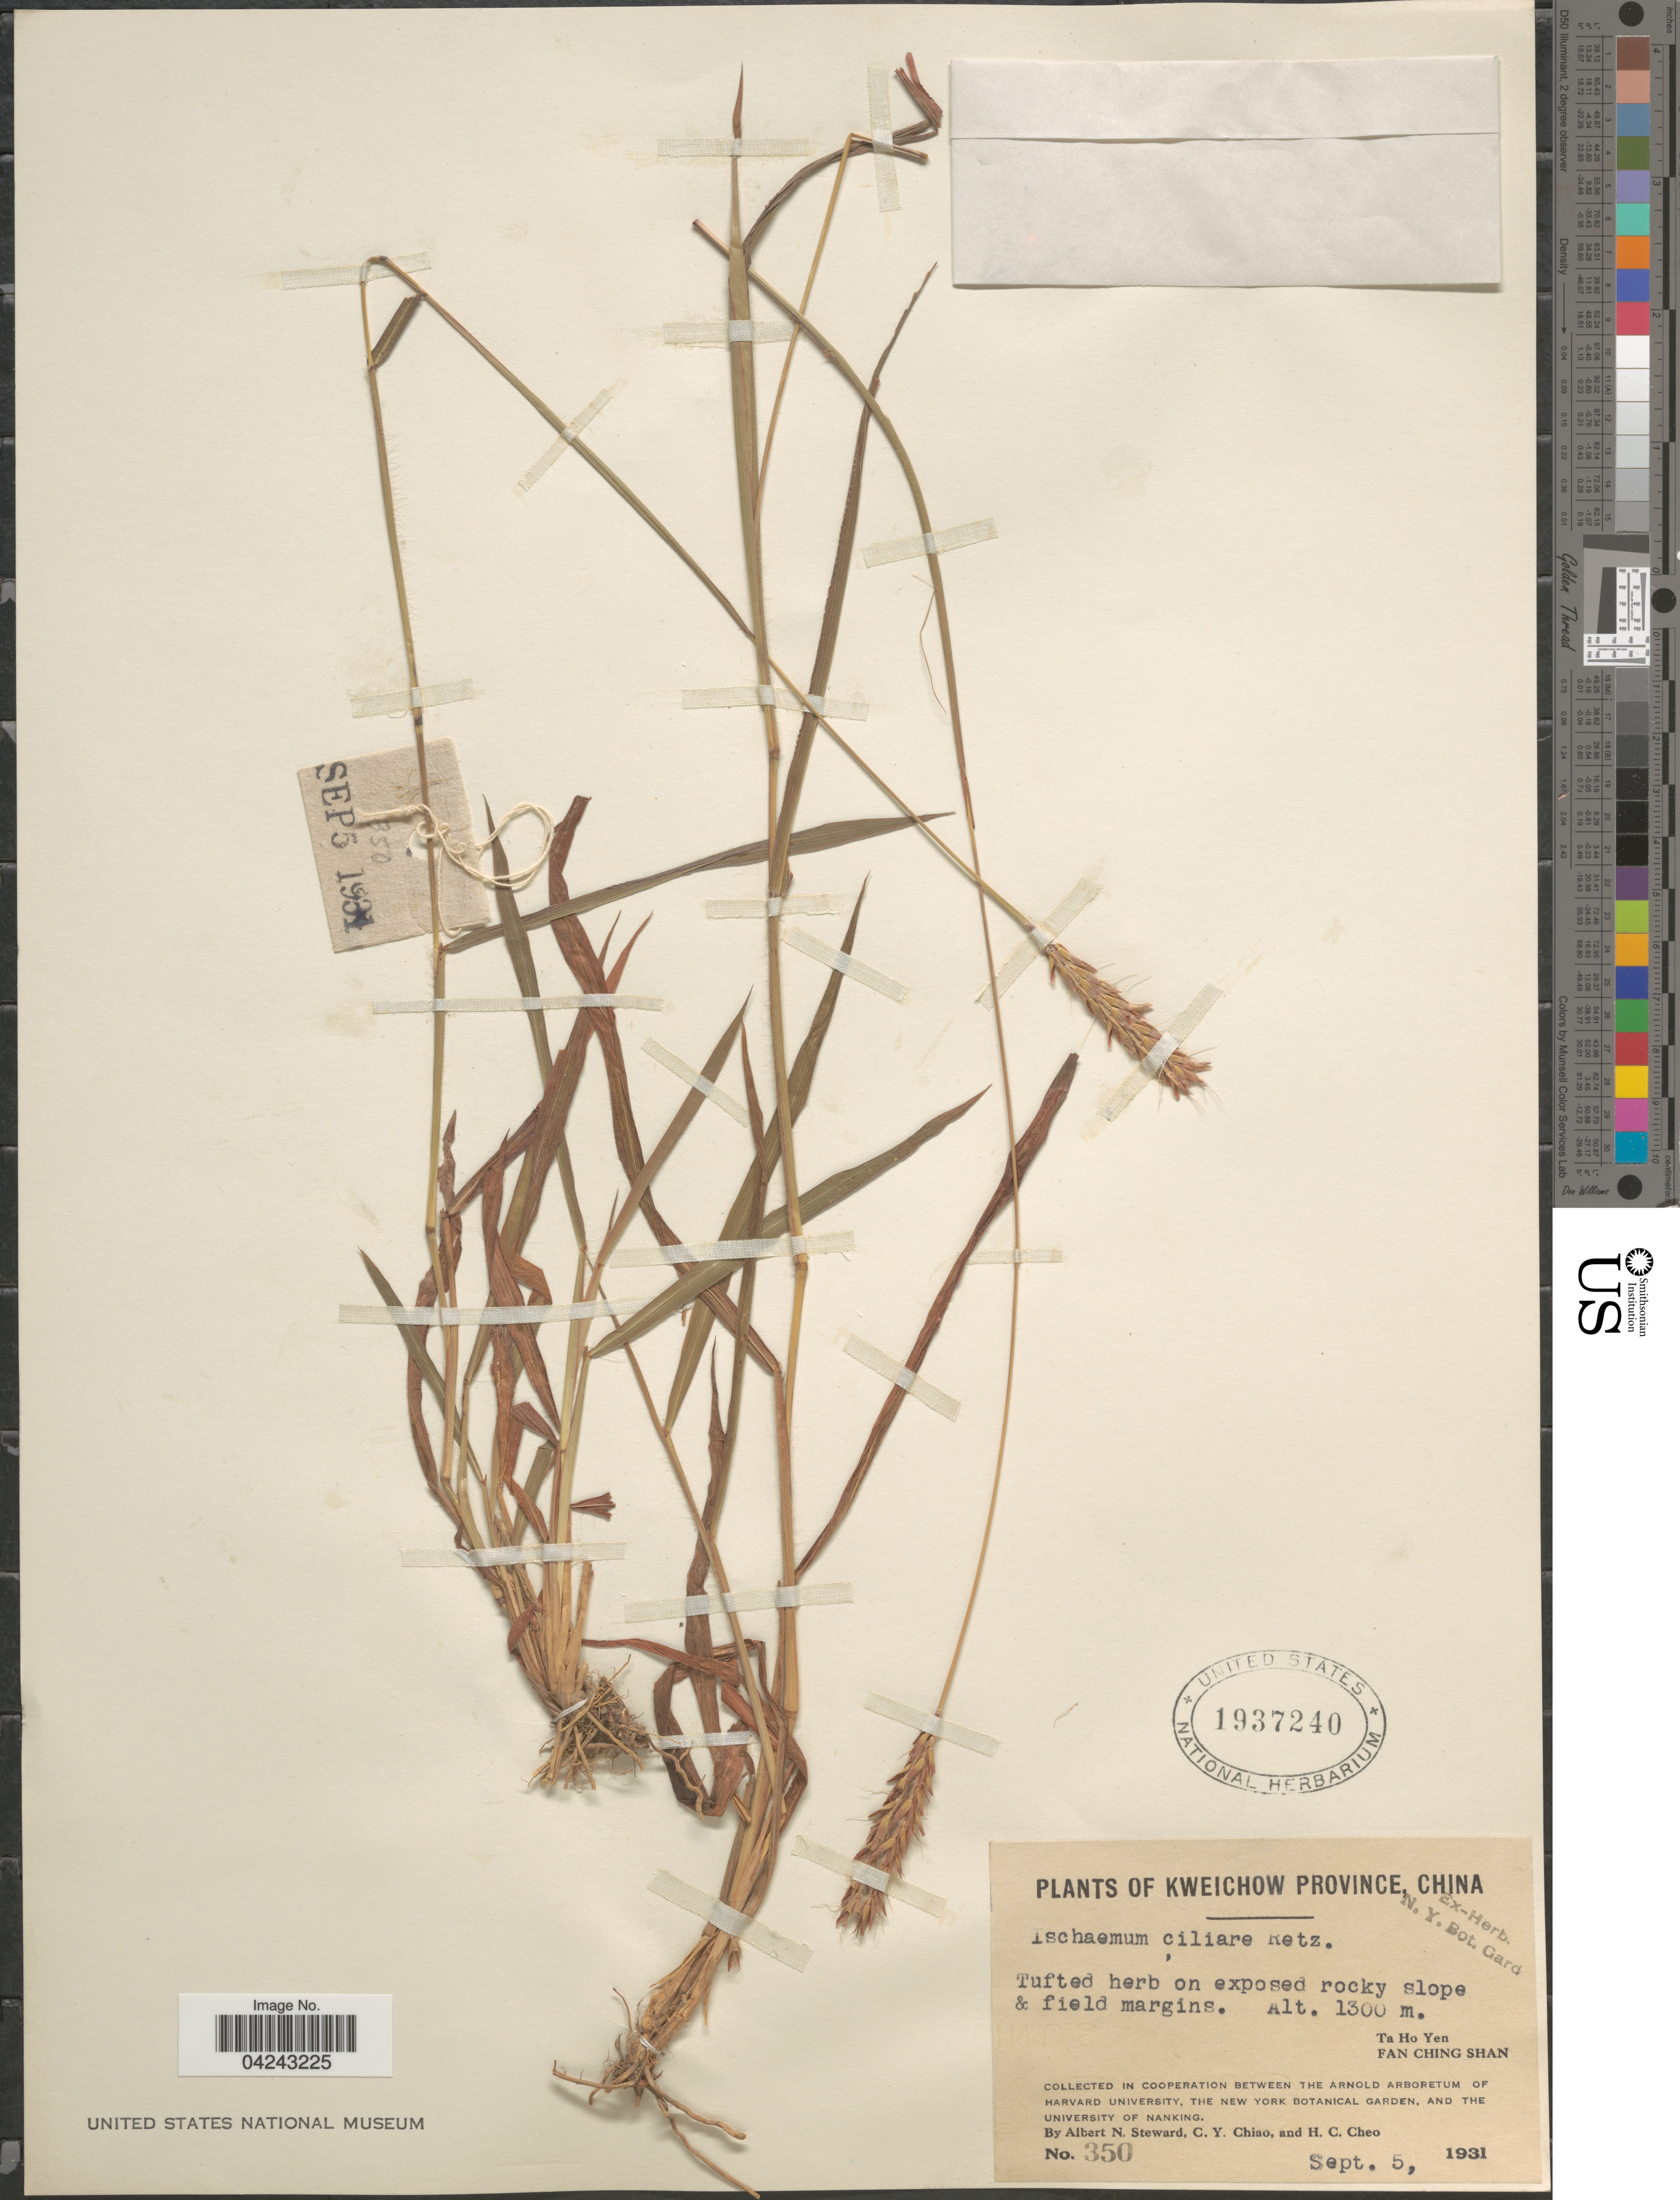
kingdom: Plantae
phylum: Tracheophyta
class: Liliopsida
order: Poales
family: Poaceae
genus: Ischaemum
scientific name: Ischaemum ciliare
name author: Retz.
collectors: A. N. Steward, C. Y. Chiao & H. Cheo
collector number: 350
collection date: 1931-09-05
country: China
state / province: Guizhou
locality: Kweichow Province. Ta Ho Yen, Fan Ching Shan.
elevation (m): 1300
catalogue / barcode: US 1937240